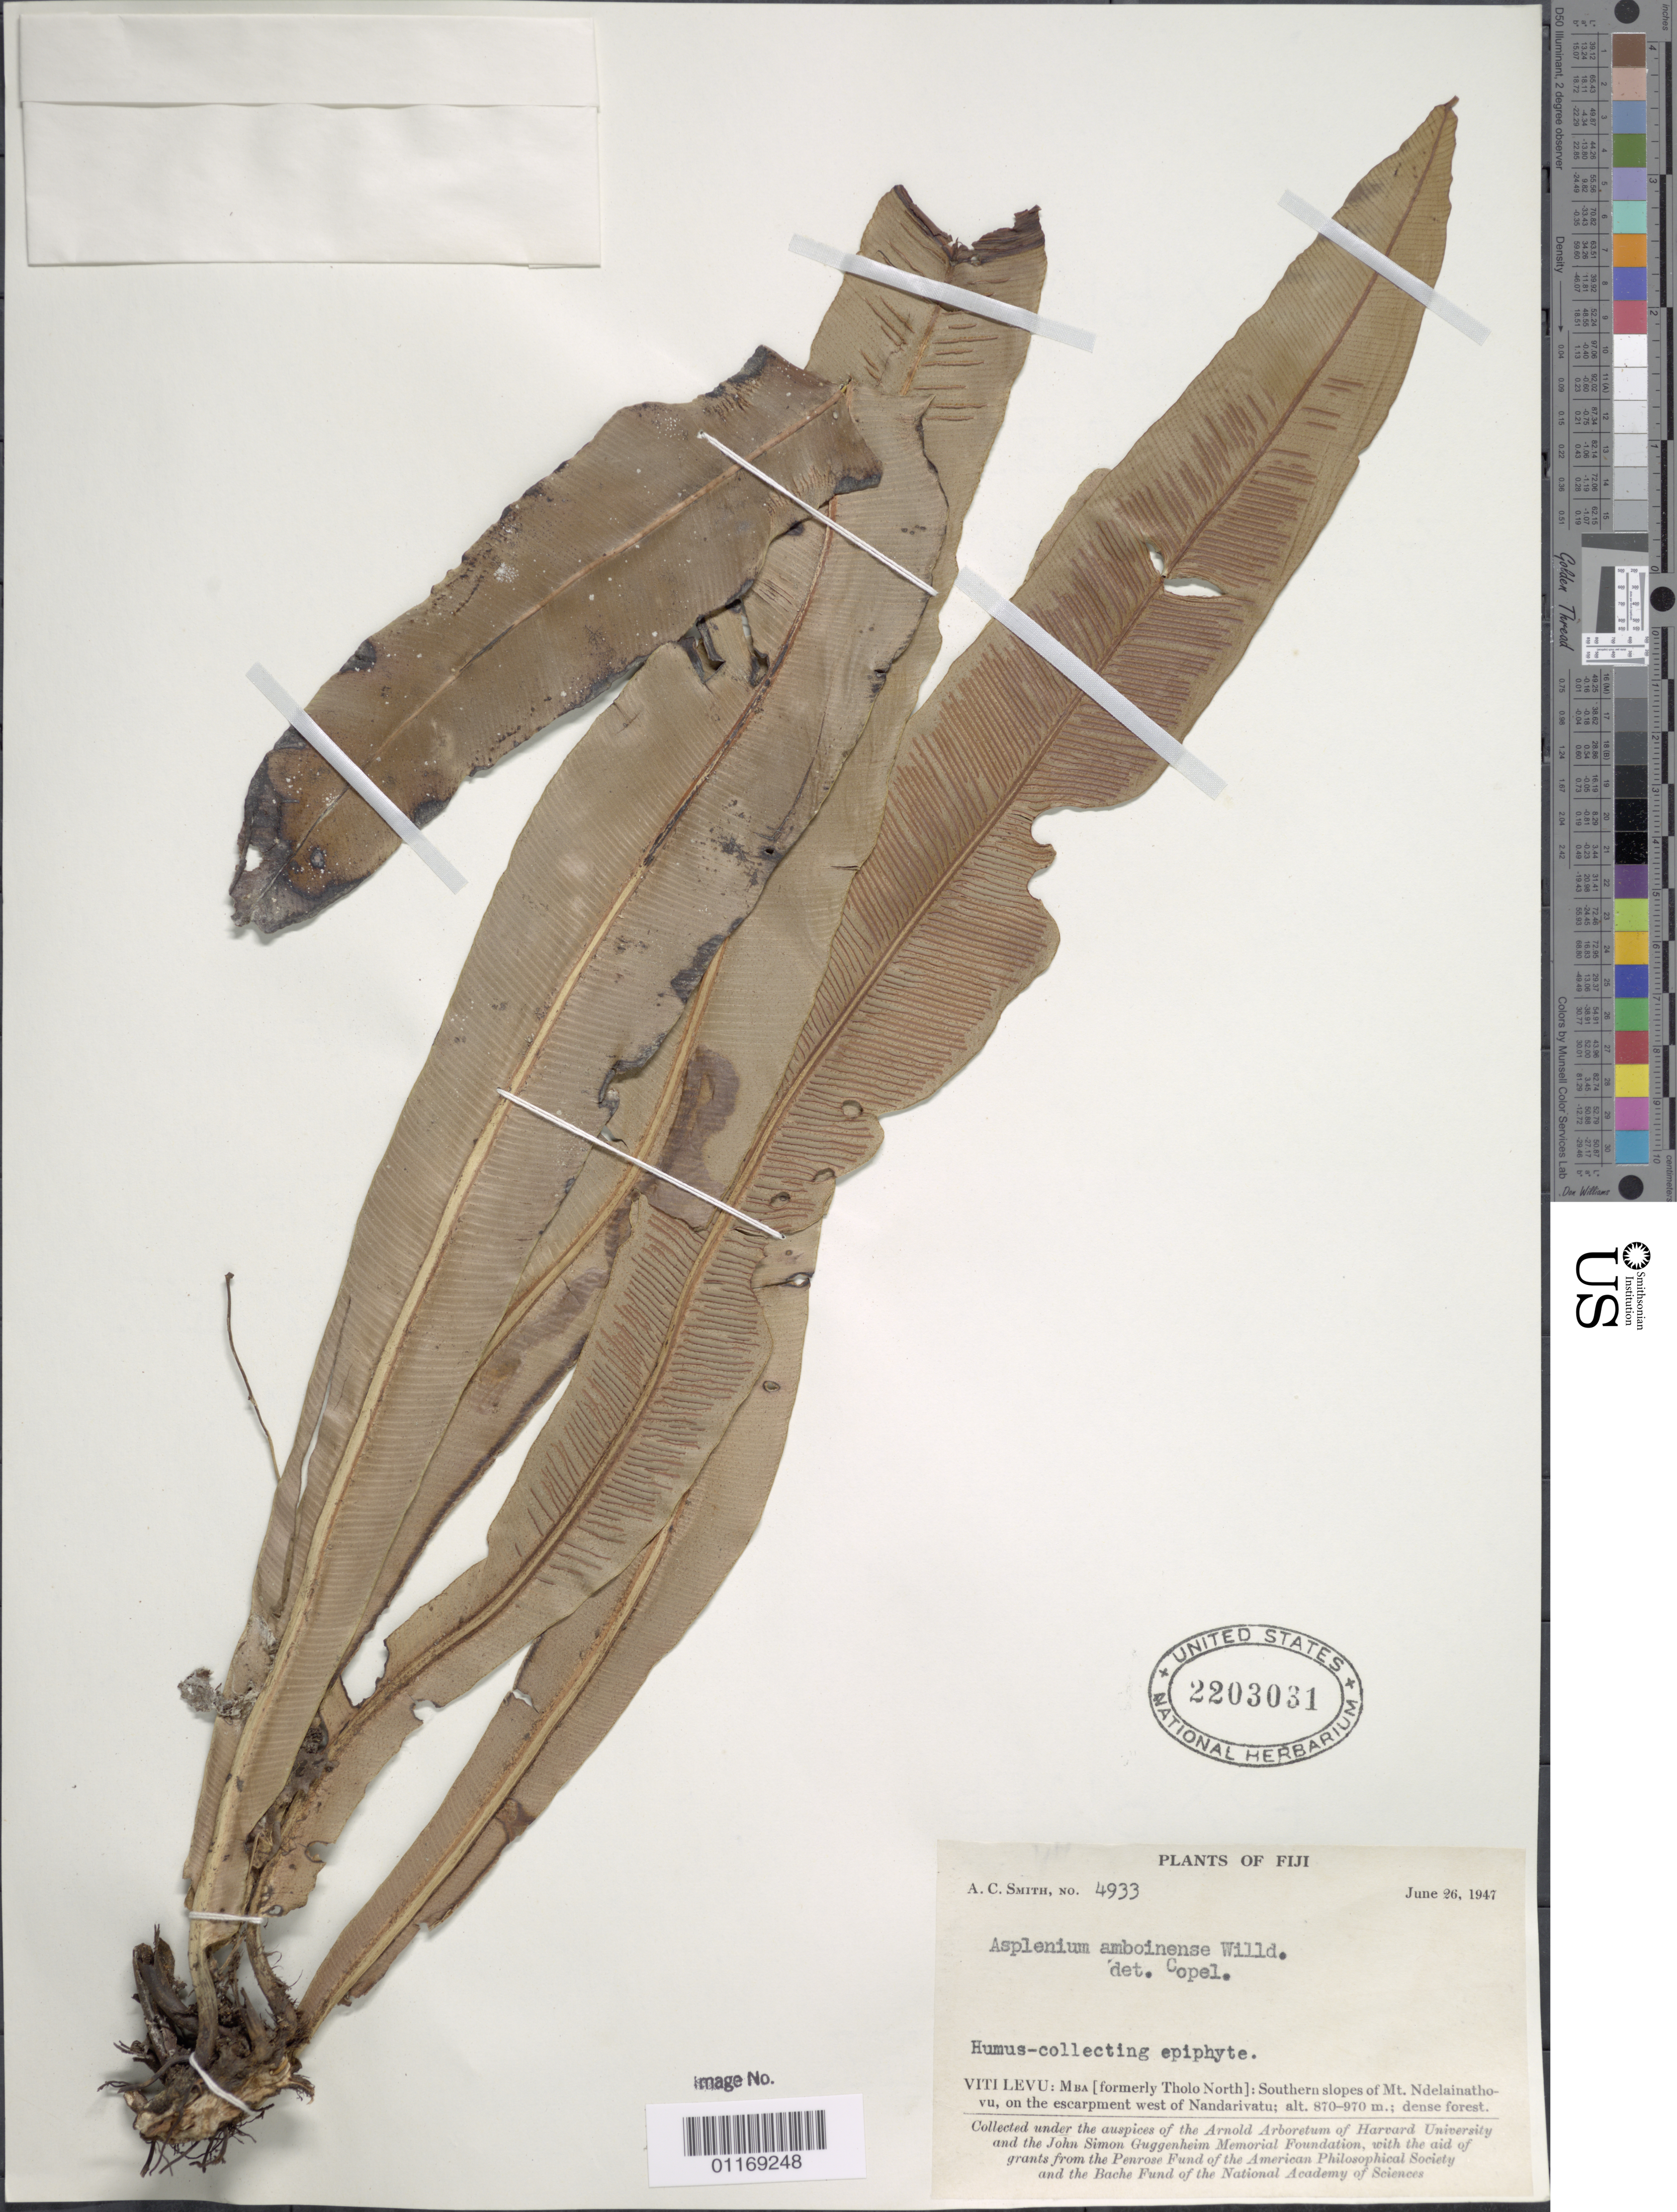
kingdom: Plantae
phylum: Tracheophyta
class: Polypodiopsida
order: Polypodiales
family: Aspleniaceae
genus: Asplenium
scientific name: Asplenium amboinense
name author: Willd.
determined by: Copeland, E. B.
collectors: A. C. Smith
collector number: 4933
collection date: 1947-06-26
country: Fiji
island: Viti Levu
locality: S slopes of Mt. Ndelainathovu, on the escarpment W of Nandarivatu.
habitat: Dense forest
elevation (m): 870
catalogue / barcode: US 2203031